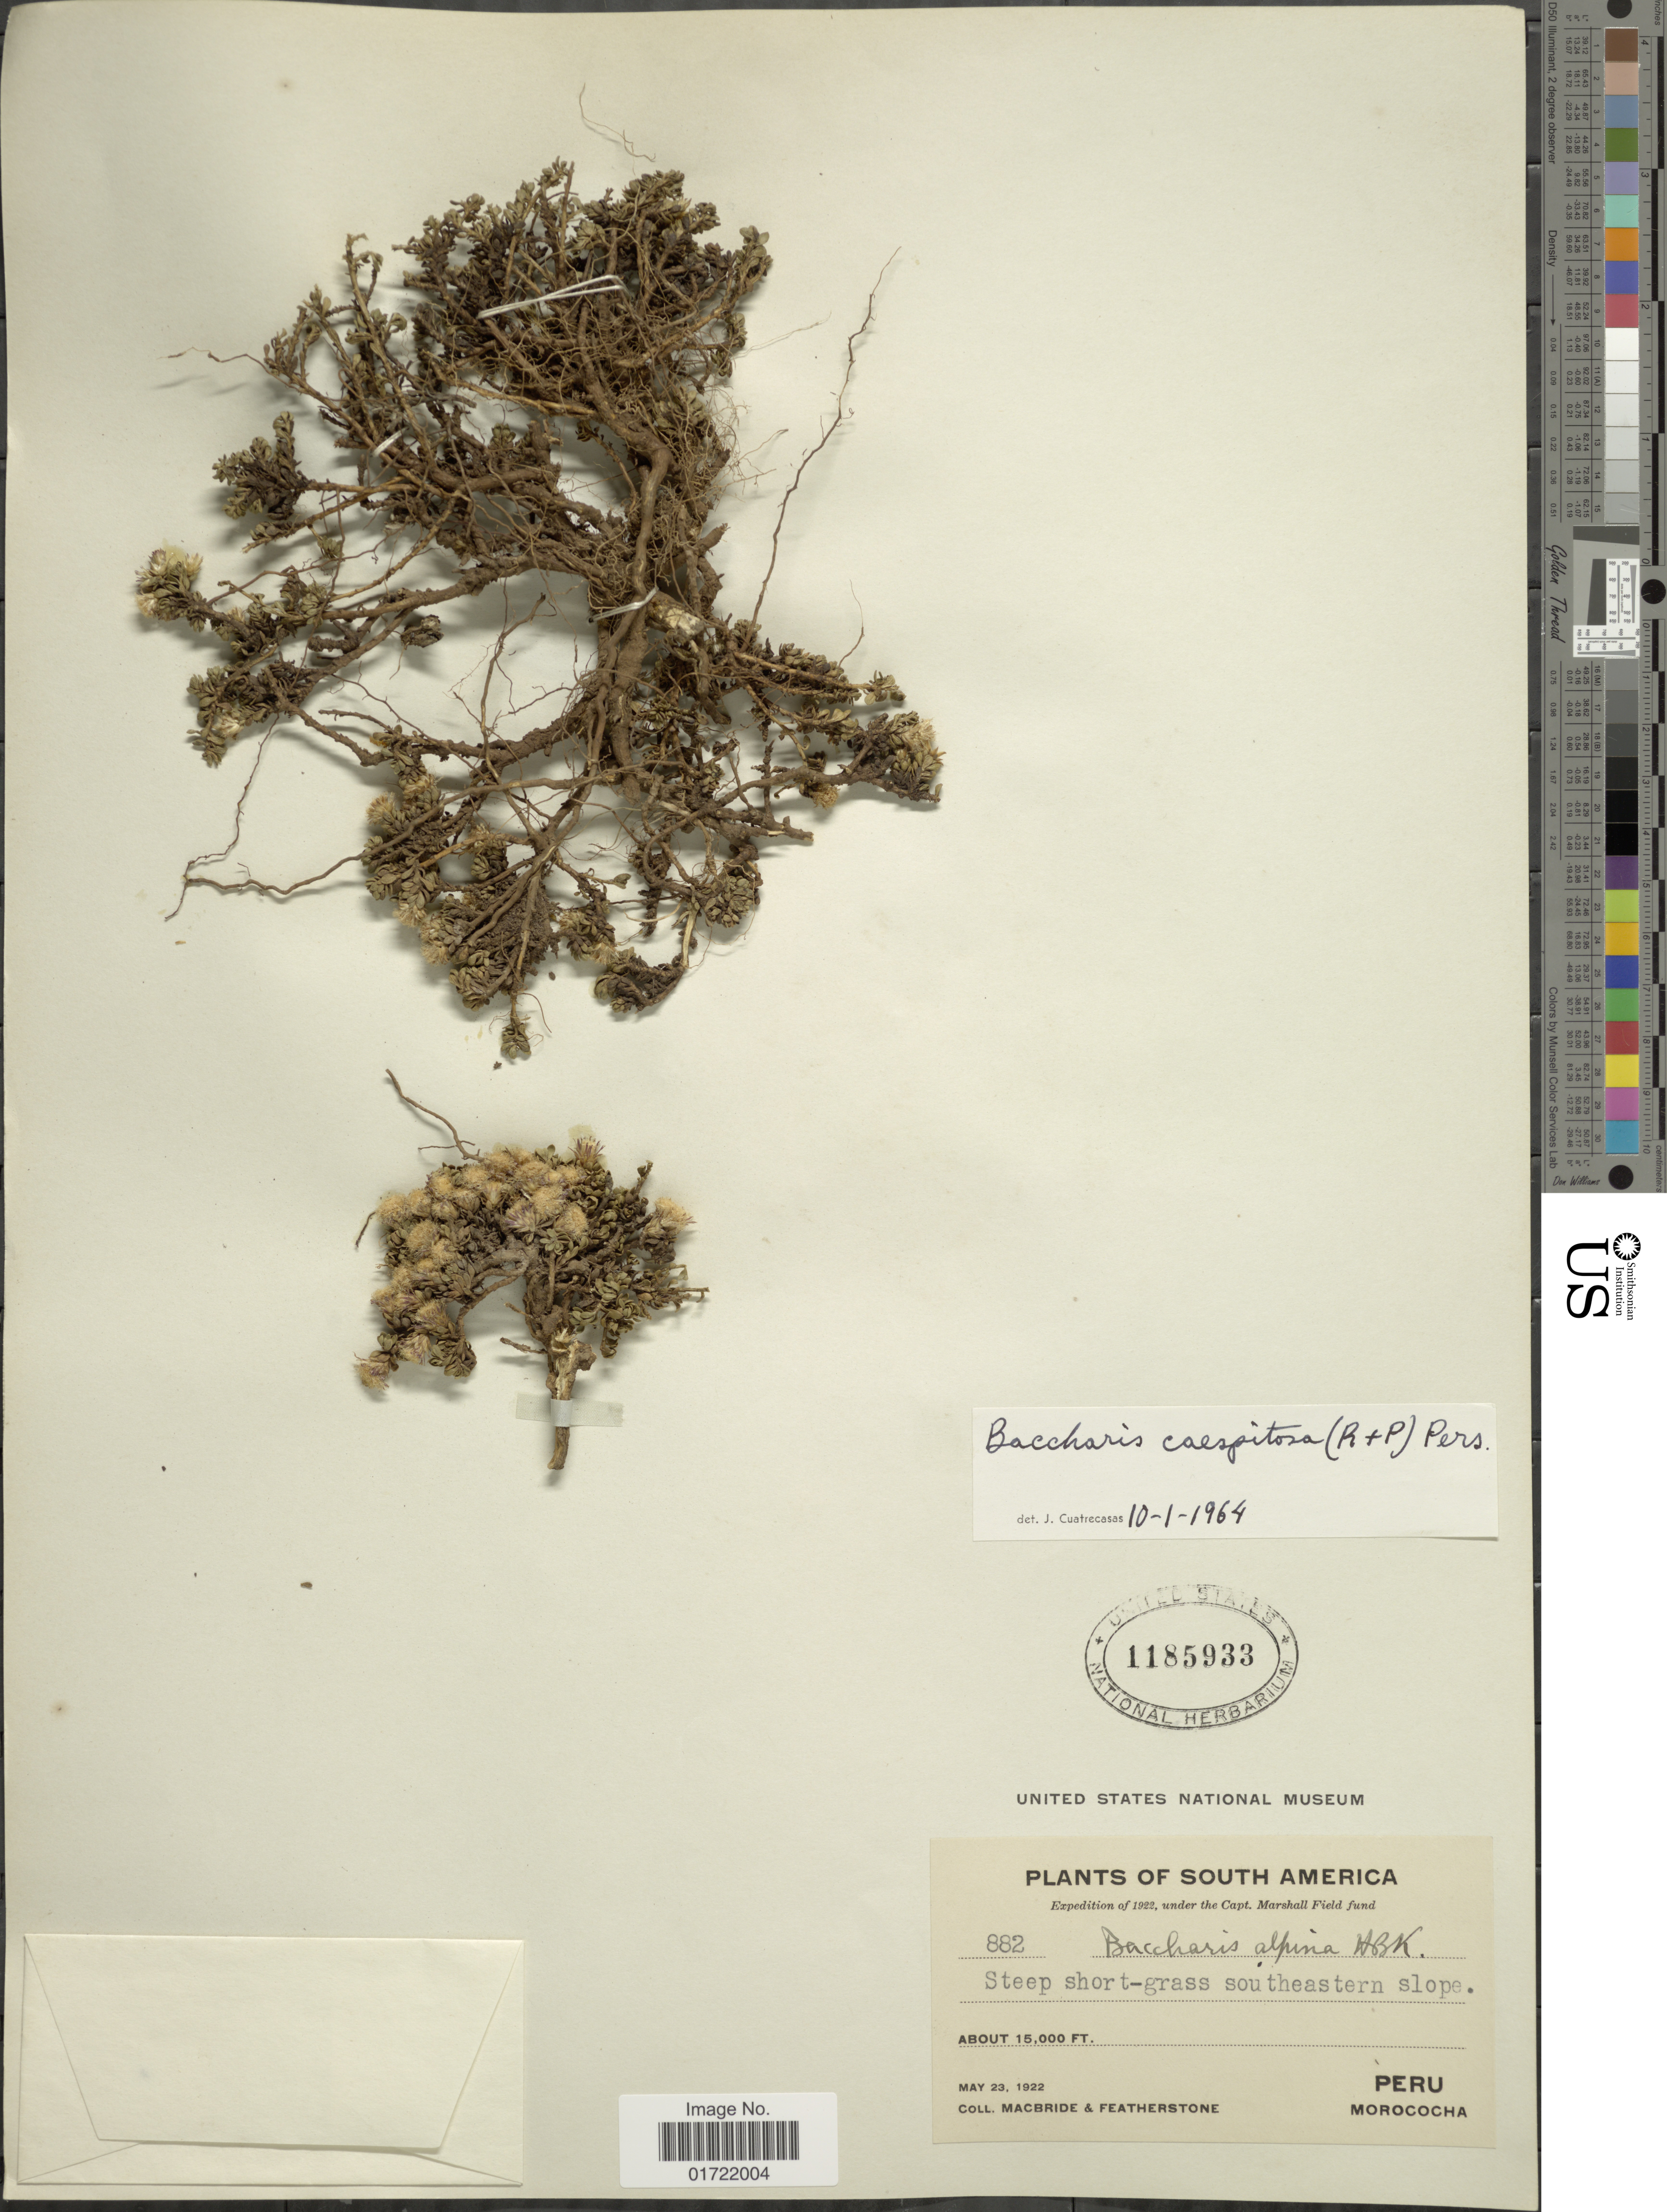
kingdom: Plantae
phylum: Tracheophyta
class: Magnoliopsida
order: Asterales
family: Asteraceae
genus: Baccharis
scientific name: Baccharis caespitosa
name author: (Ruiz & Pav.) Pers.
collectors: Macbride, -- & -. Featherstone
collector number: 882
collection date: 1922-05-23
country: Peru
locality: Morococha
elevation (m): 4572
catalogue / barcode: US 1185933